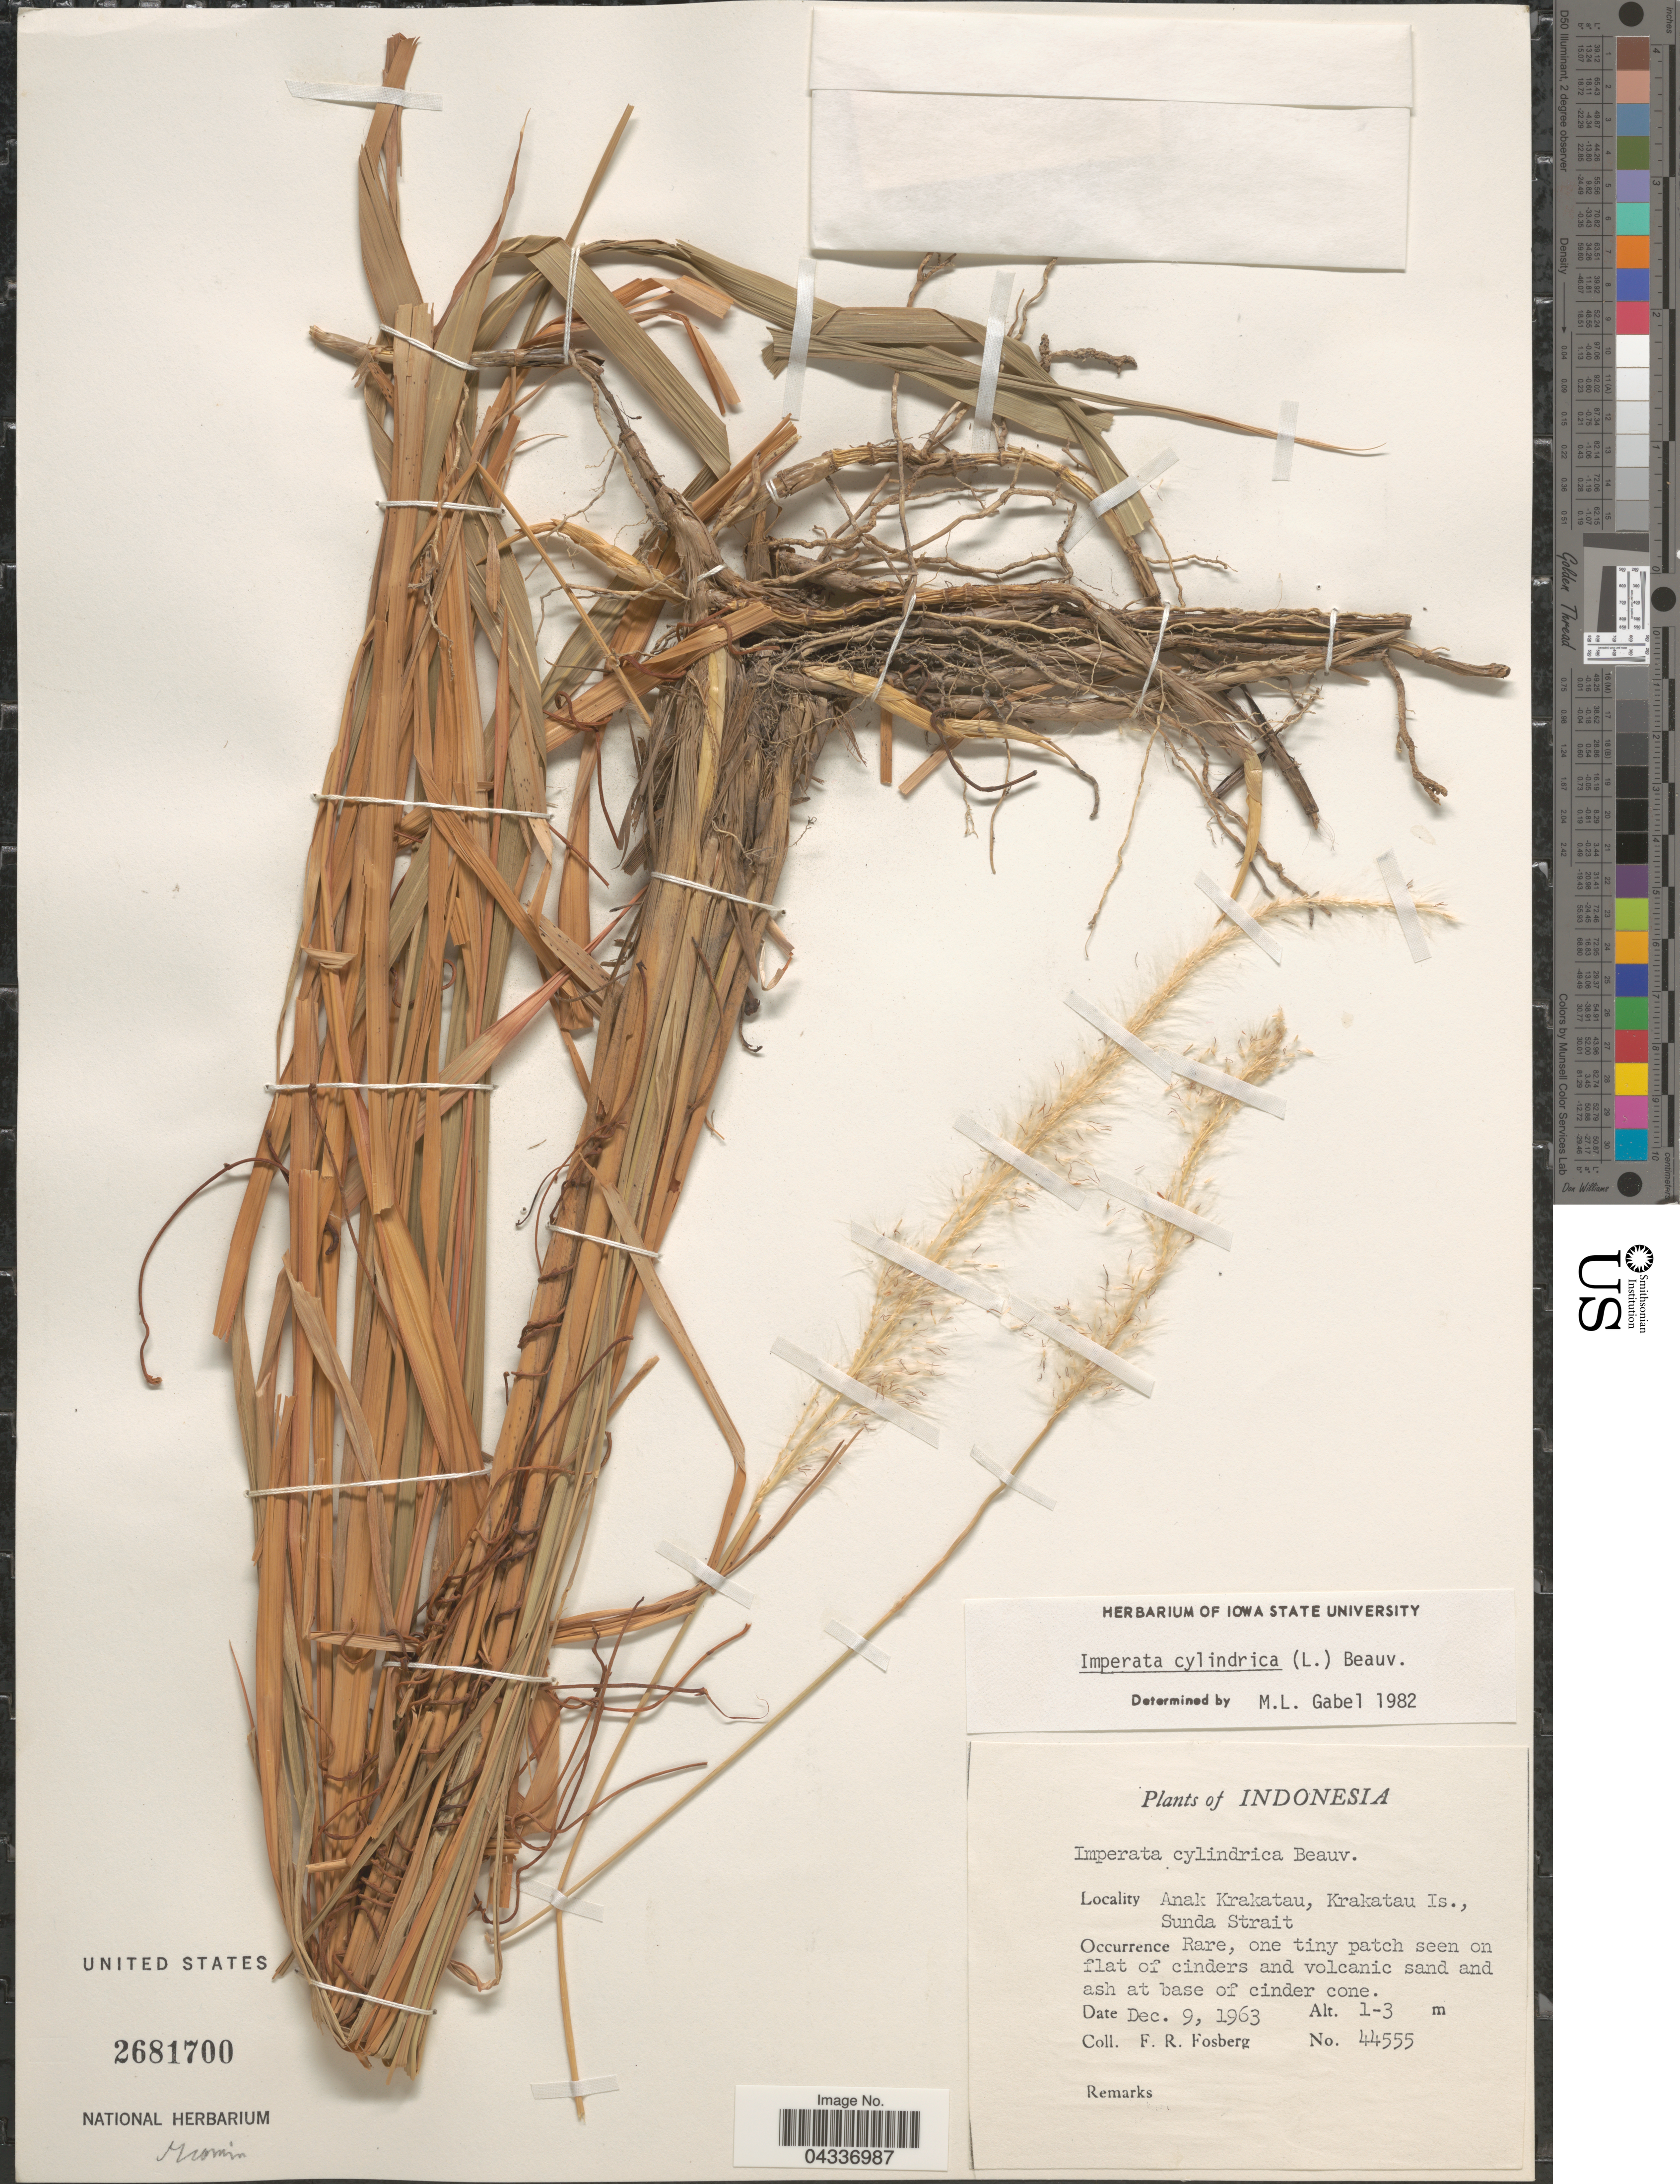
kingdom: Plantae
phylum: Tracheophyta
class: Liliopsida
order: Poales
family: Poaceae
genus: Imperata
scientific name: Imperata cylindrica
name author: (L.) P. Beauv.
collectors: F. R. Fosberg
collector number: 44555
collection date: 1963-12-09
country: Indonesia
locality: Anak Krakatau, Krakatau Is., Sunda Strait.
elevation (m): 1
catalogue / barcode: US 2681700